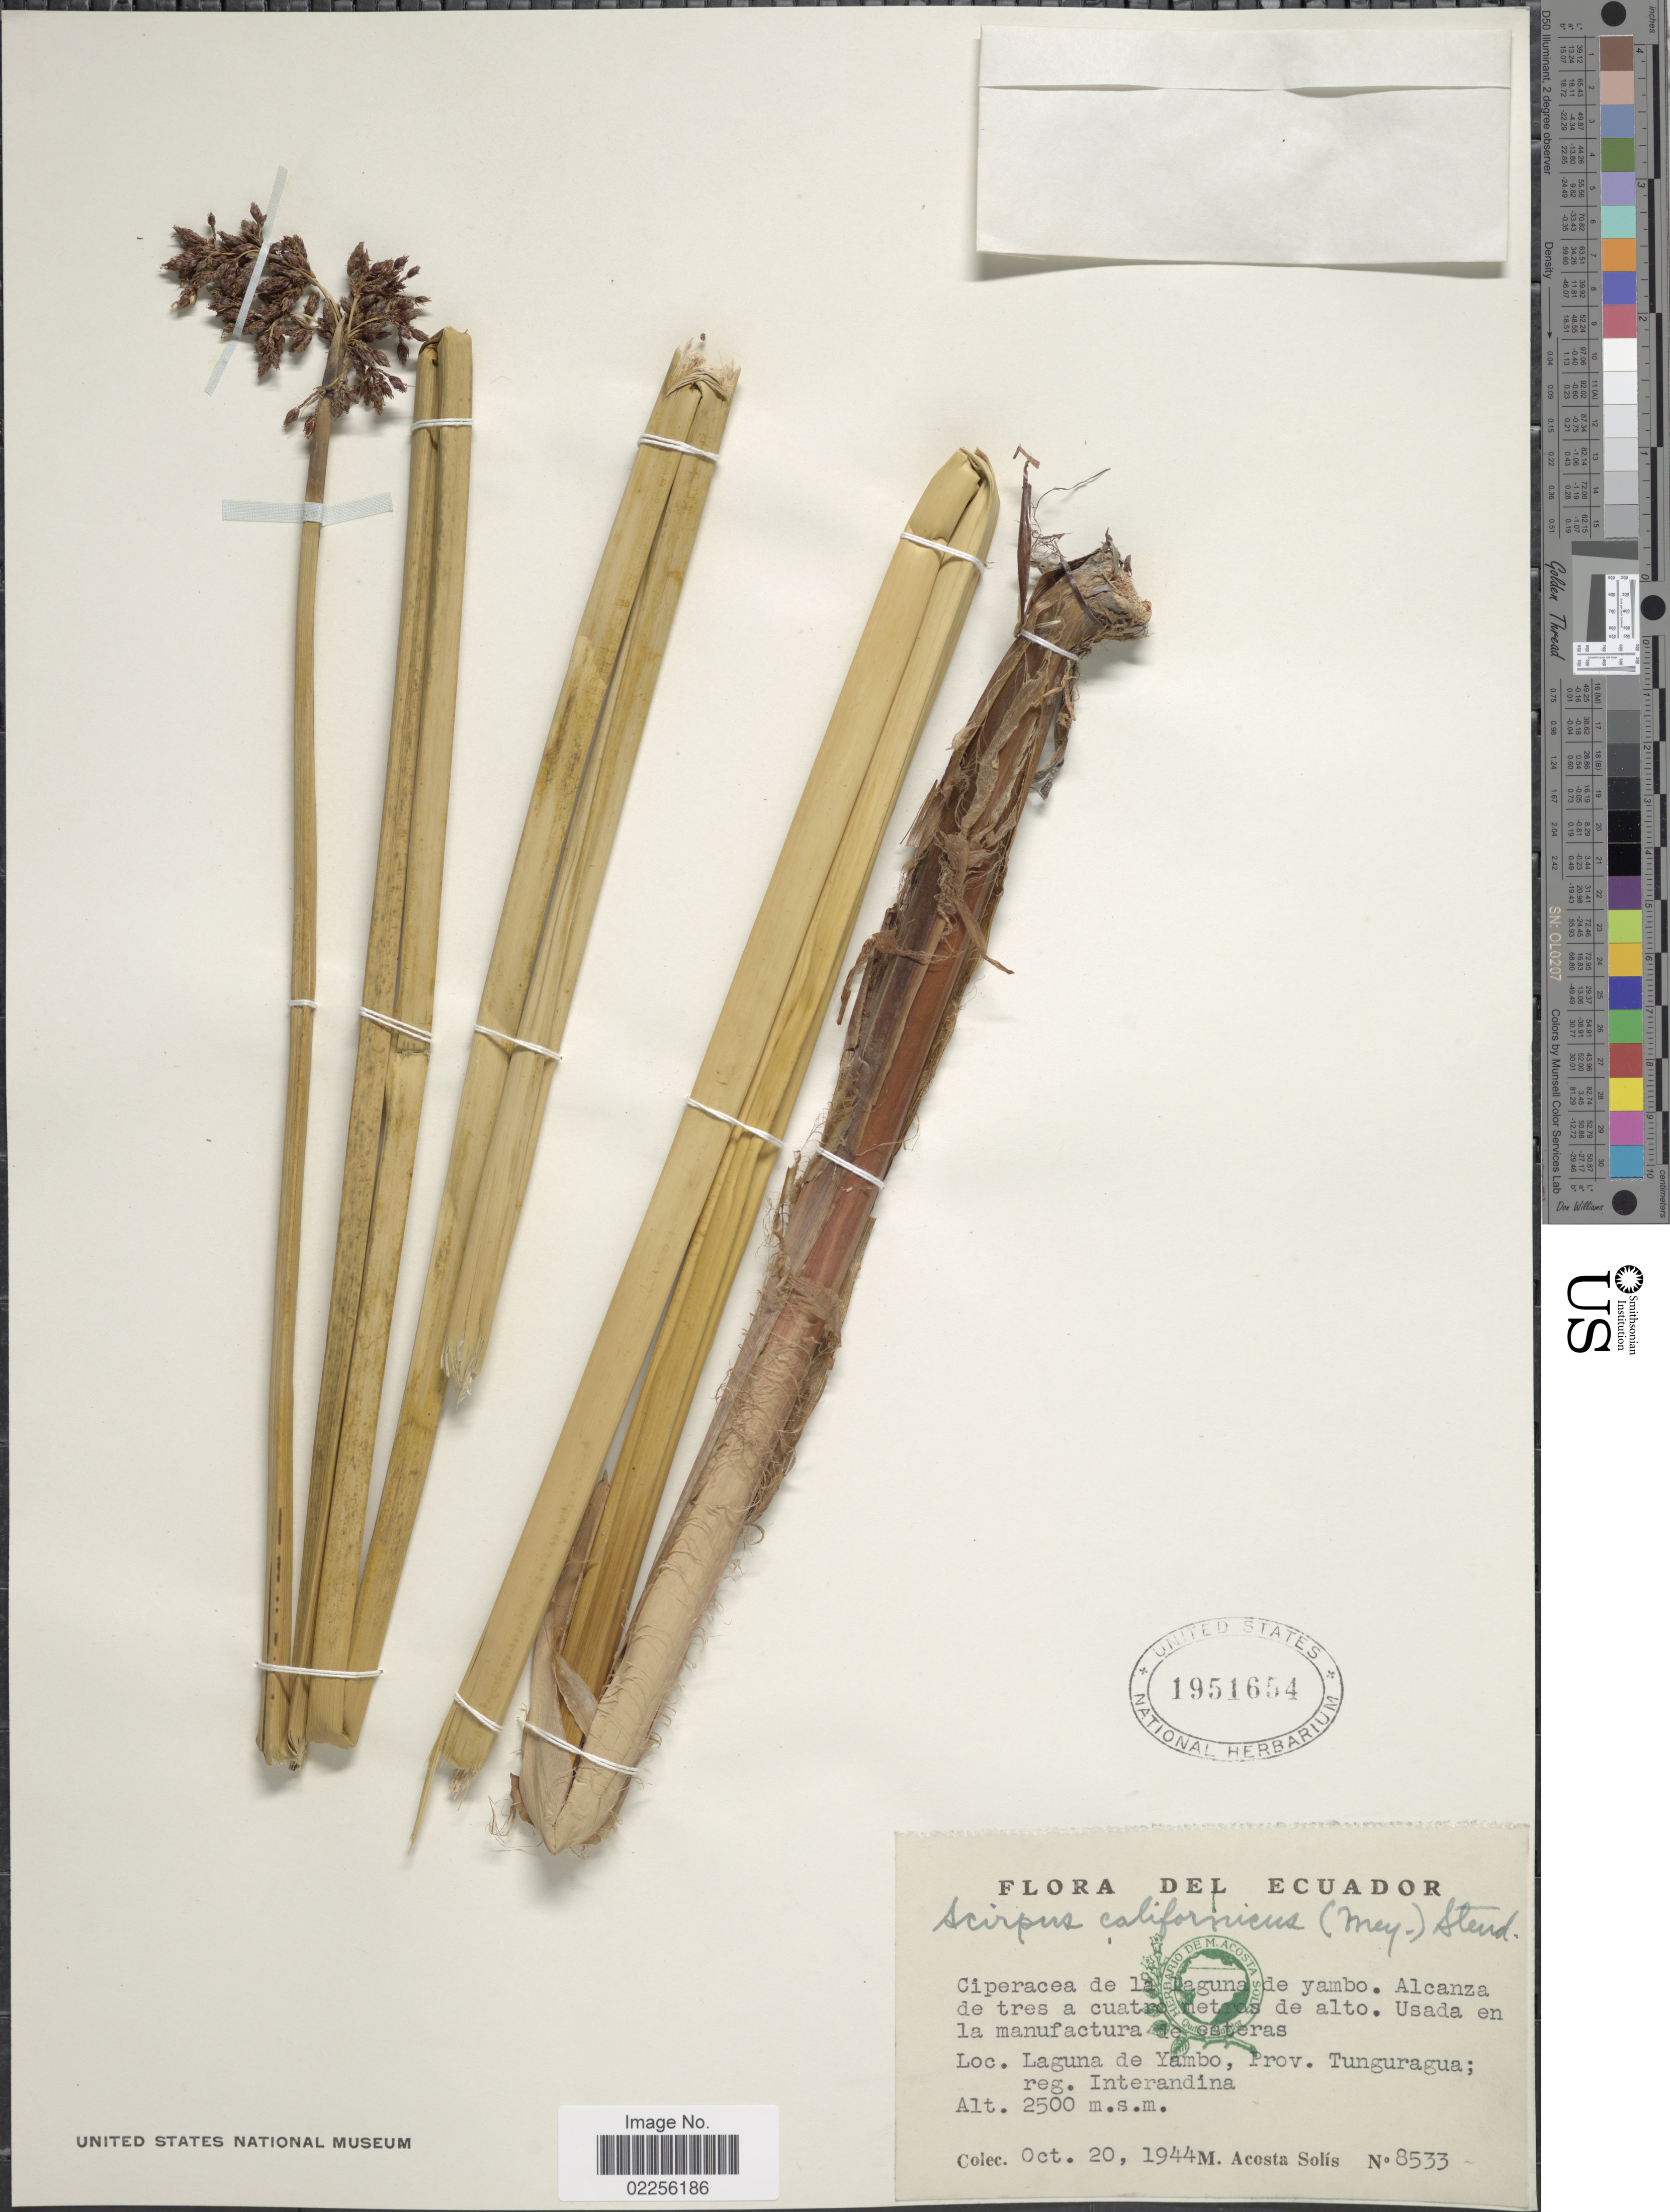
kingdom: Plantae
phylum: Tracheophyta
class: Liliopsida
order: Poales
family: Cyperaceae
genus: Schoenoplectus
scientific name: Schoenoplectus californicus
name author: (C.A. Mey.) Soják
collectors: M. Acosta Solis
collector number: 8533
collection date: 1944-10-20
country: Ecuador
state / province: Tungurahua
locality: Laguna de Yambo, reg. Interandina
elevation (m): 2500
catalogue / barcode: US 1951654